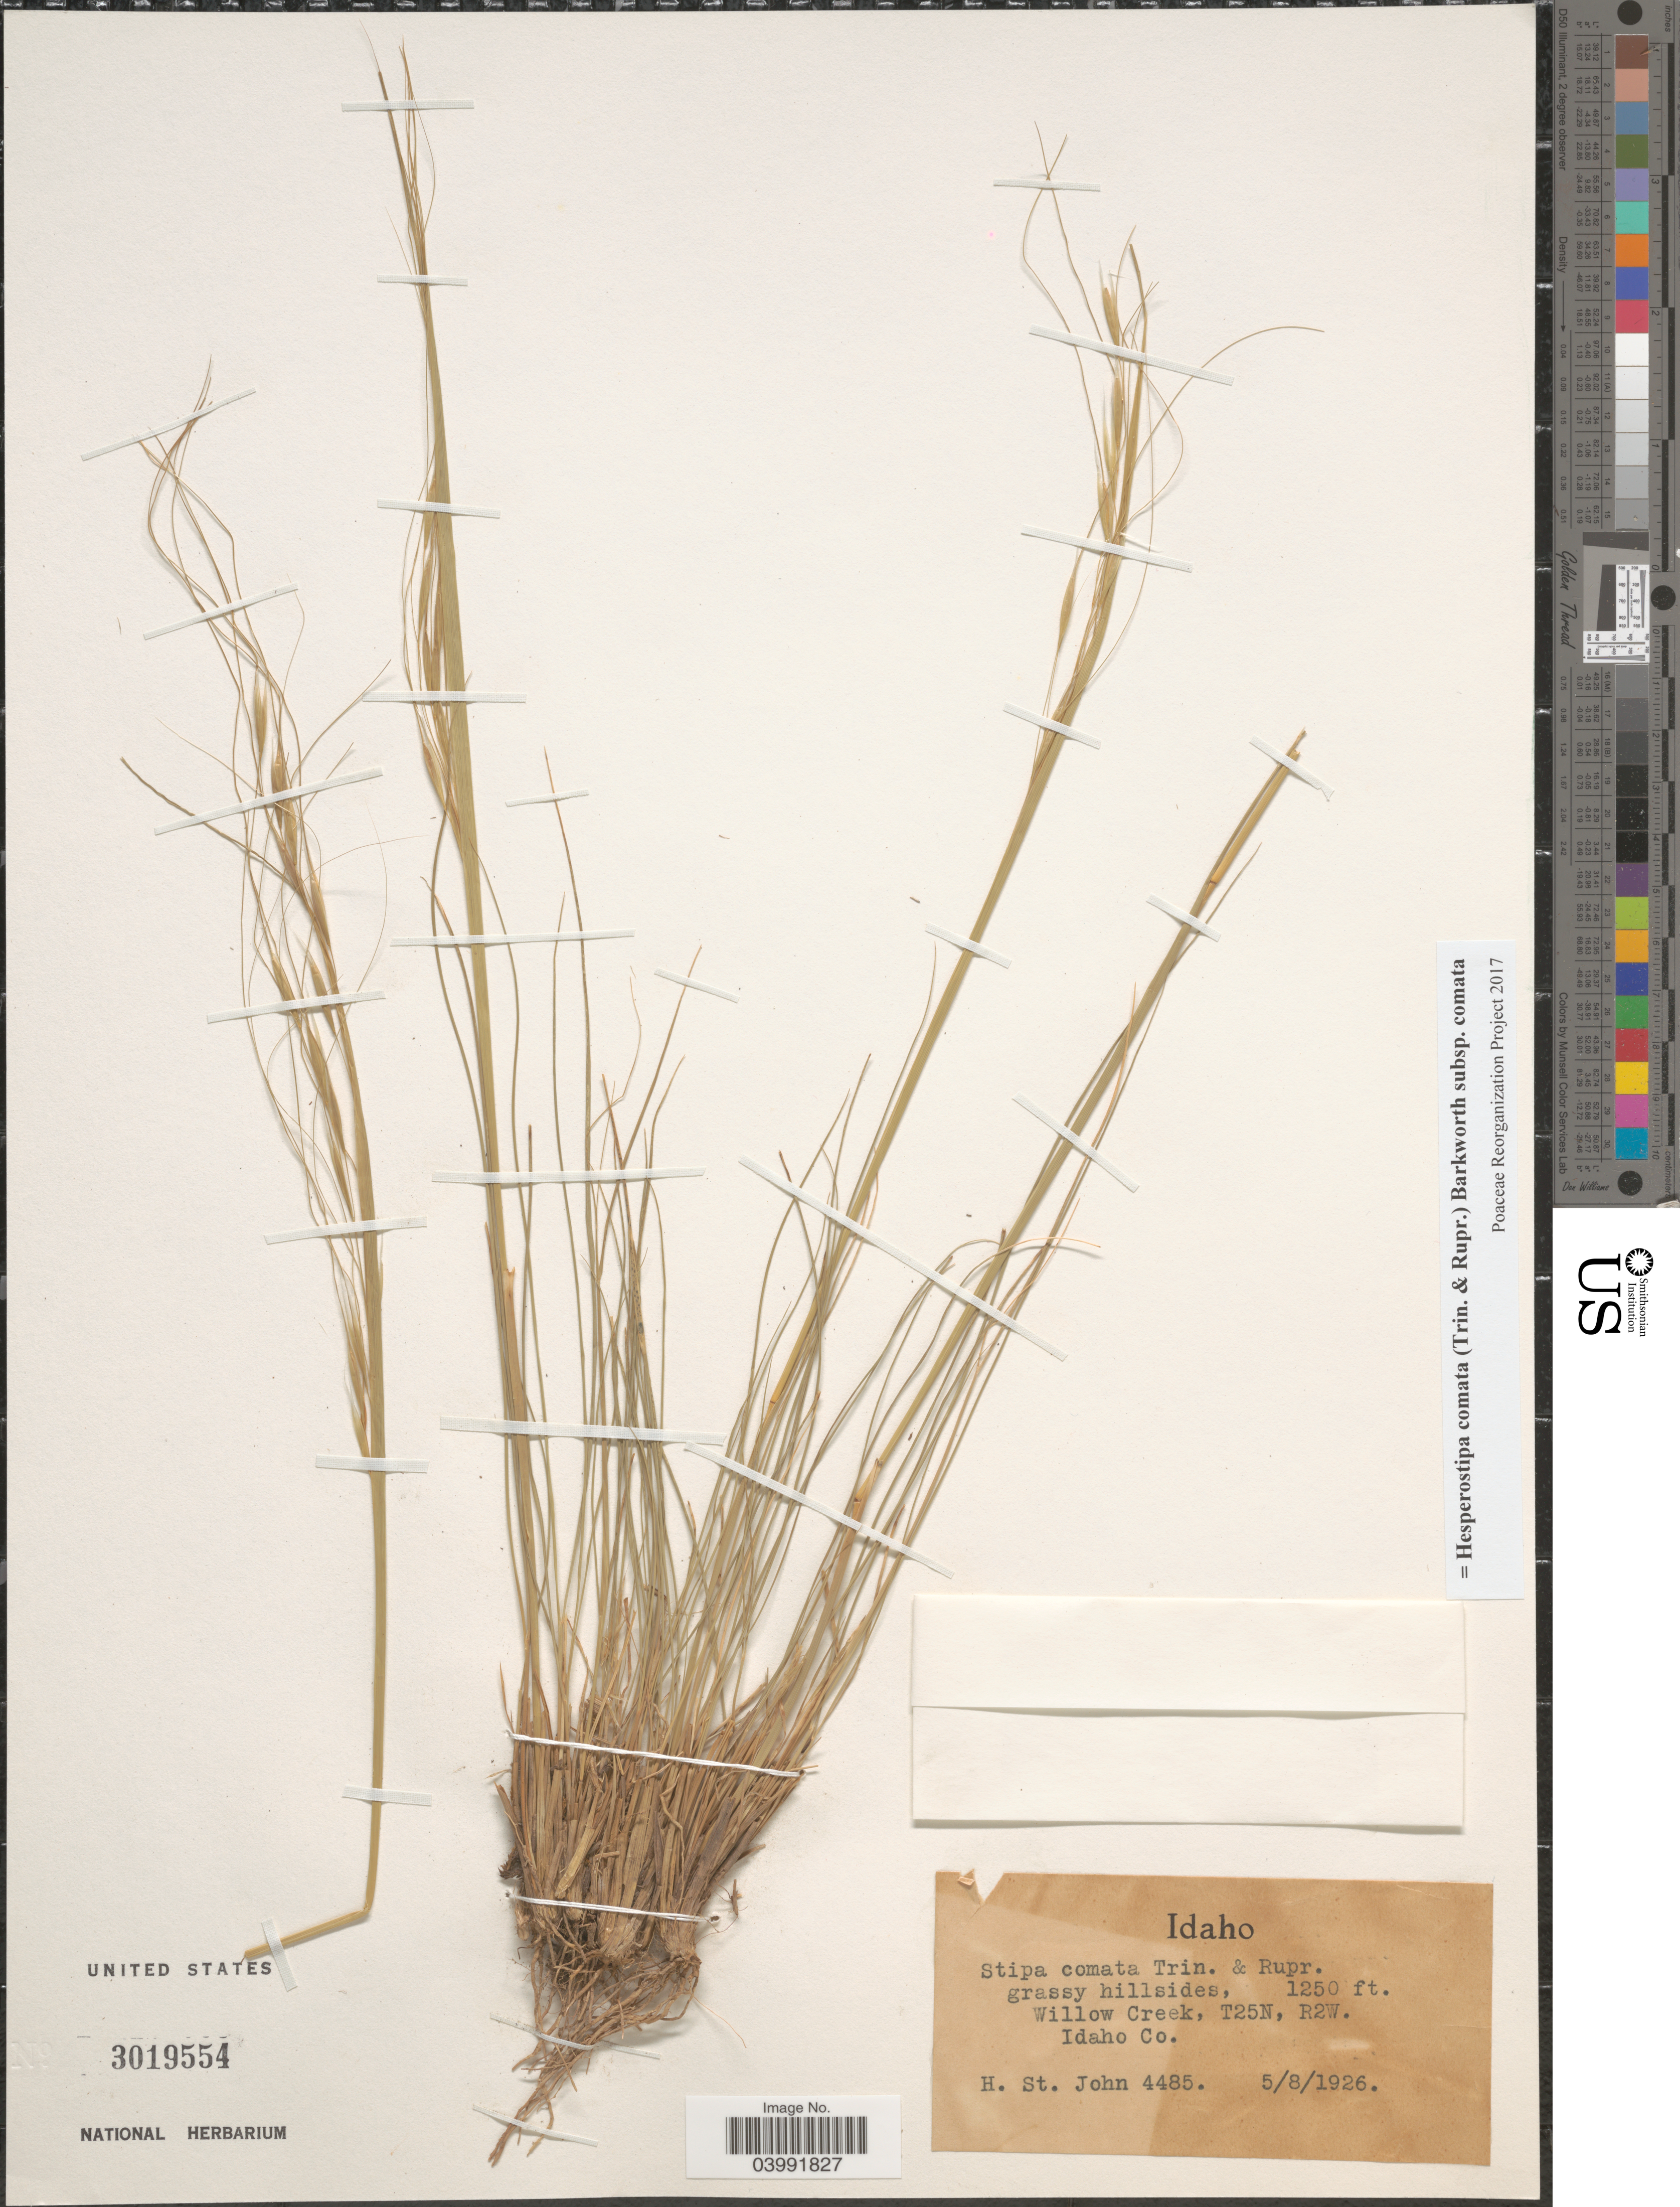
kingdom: Plantae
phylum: Tracheophyta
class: Liliopsida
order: Poales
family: Poaceae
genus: Hesperostipa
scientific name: Hesperostipa comata subsp. comata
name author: (Trin. & Rupr.) Barkworth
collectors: H. St. John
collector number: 4485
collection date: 1926-05-08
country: United States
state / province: Idaho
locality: Grassy hillsides, Willow Creek, T25N, R2W. Idaho Co.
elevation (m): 381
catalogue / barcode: US 3019554